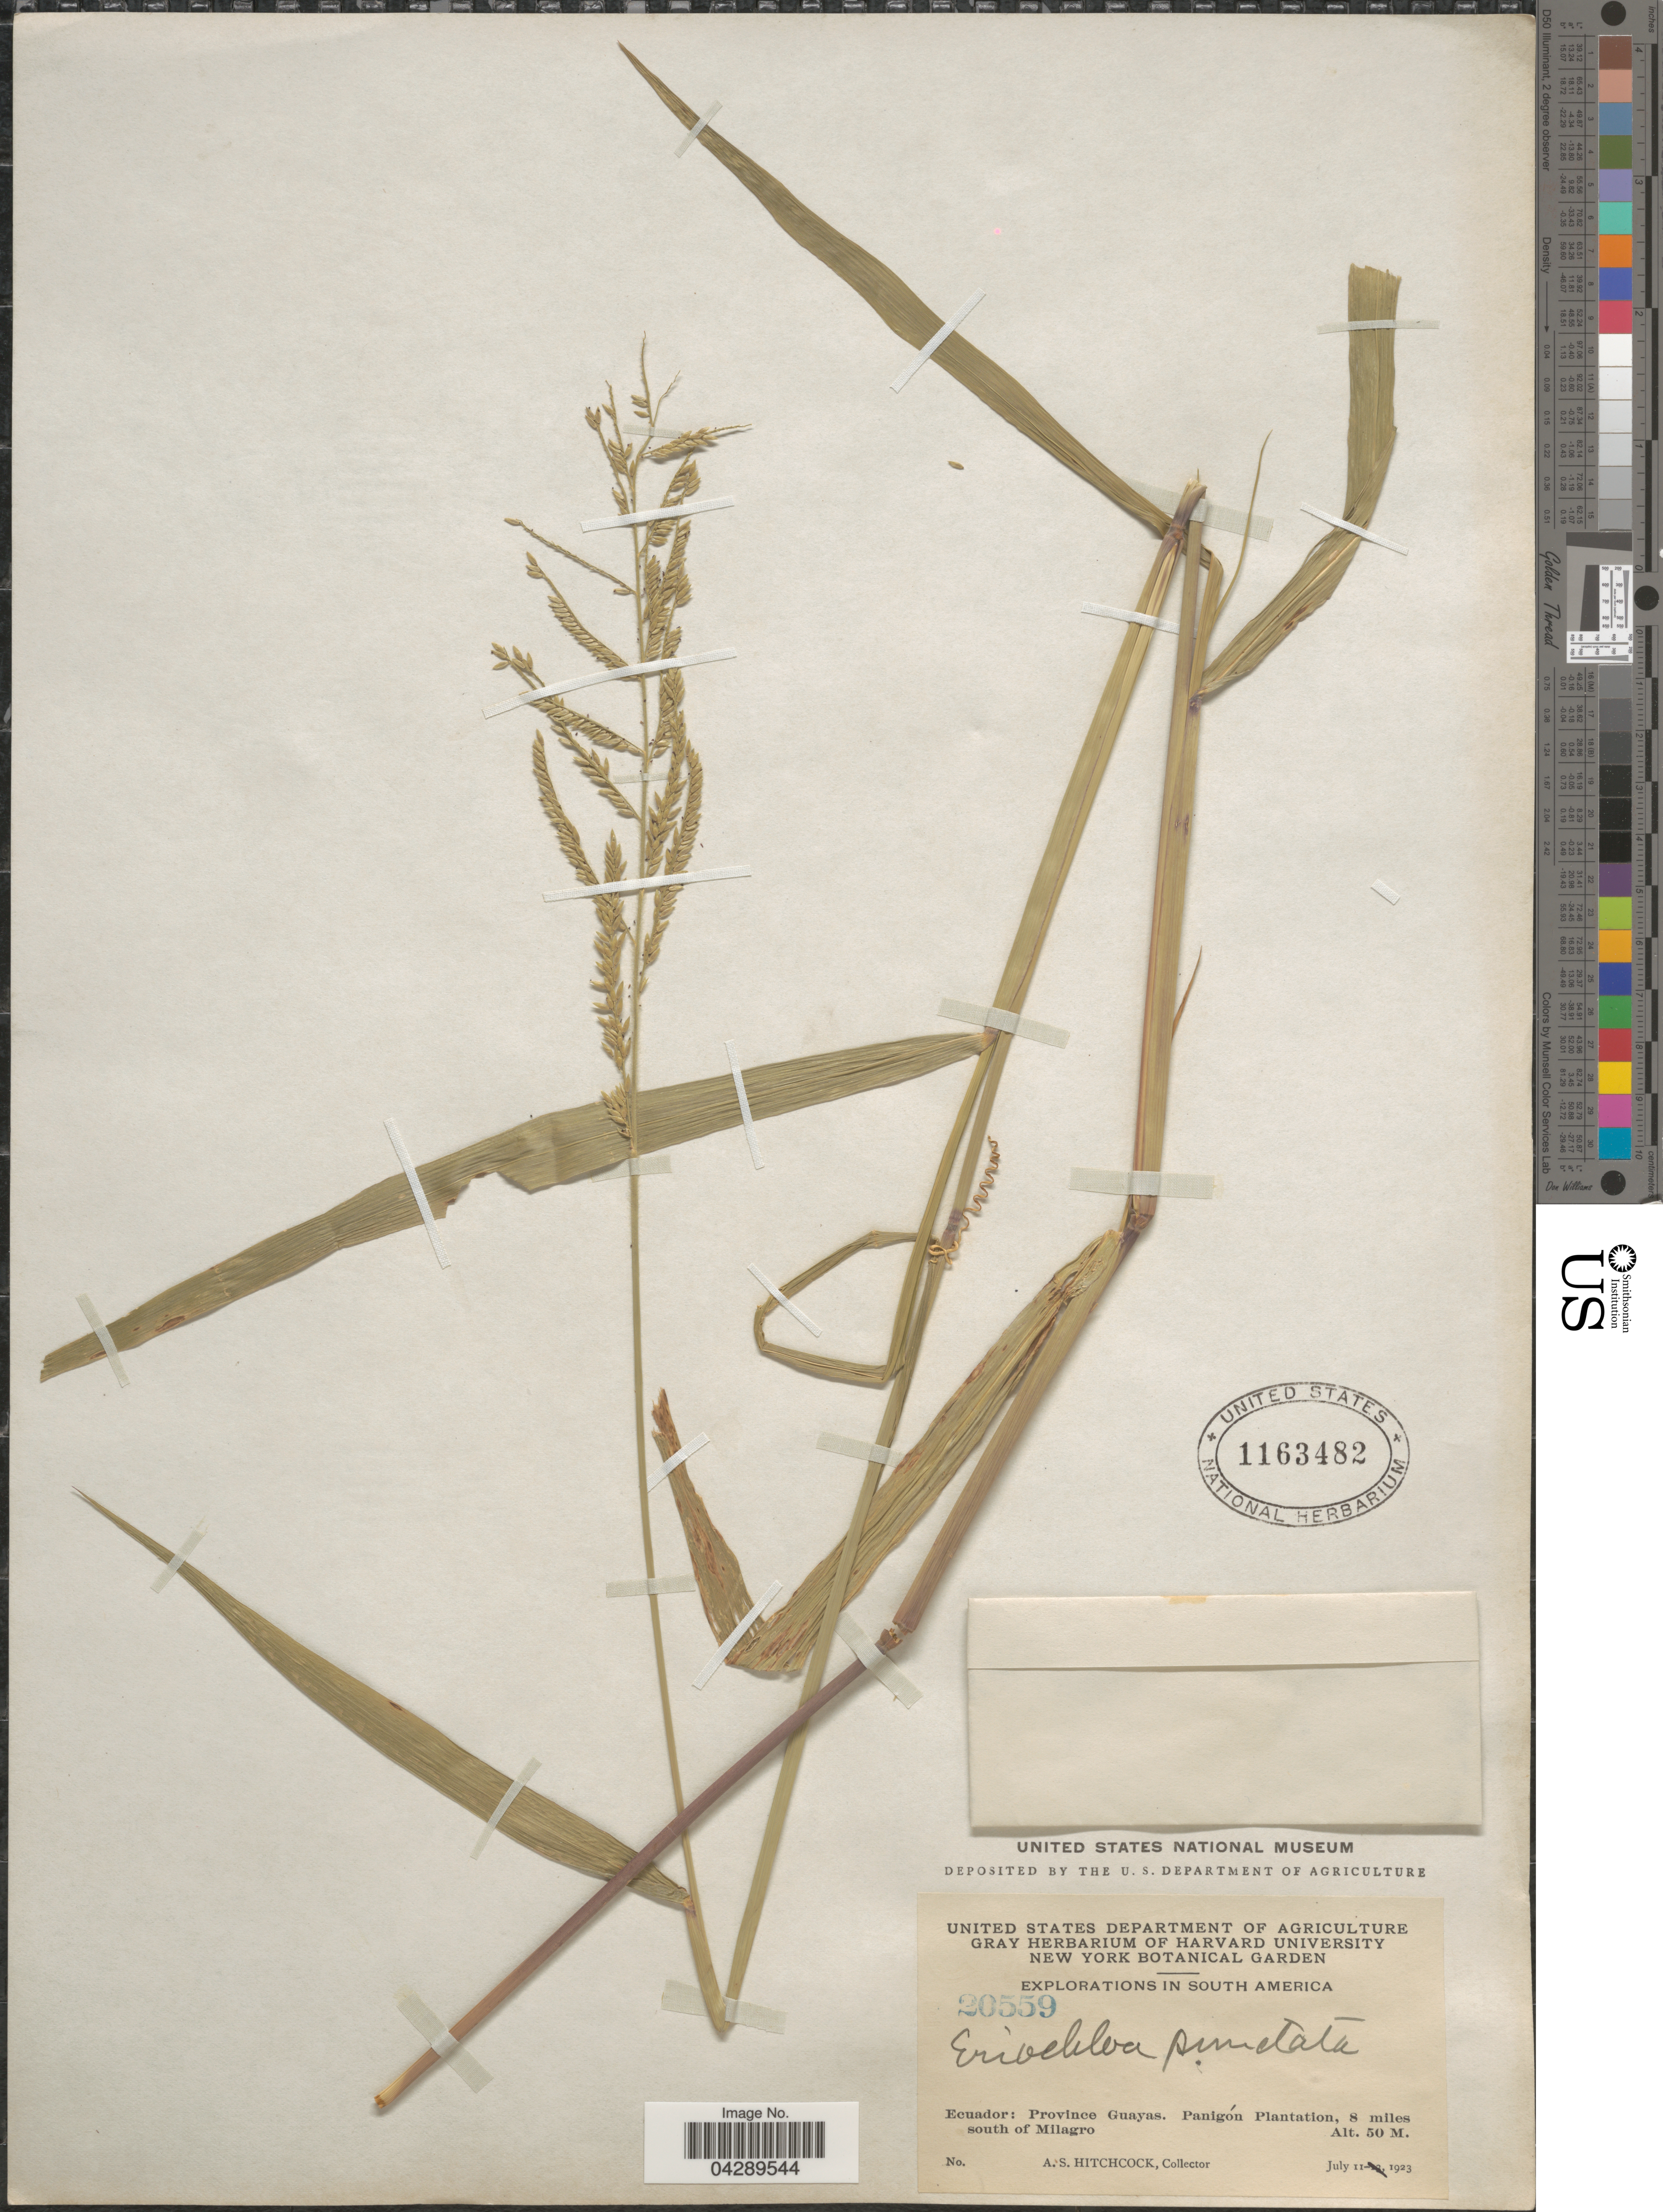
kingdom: Plantae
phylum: Tracheophyta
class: Liliopsida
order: Poales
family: Poaceae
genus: Eriochloa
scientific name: Eriochloa punctata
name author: (L.) Desv. ex Ham.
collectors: A. S. Hitchcock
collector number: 20559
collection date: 1923-07-11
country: Ecuador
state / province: Guayas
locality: Explorations in South America. Panigón Plantation, 8 miles south of Milagro.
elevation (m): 50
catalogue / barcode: US 1163482